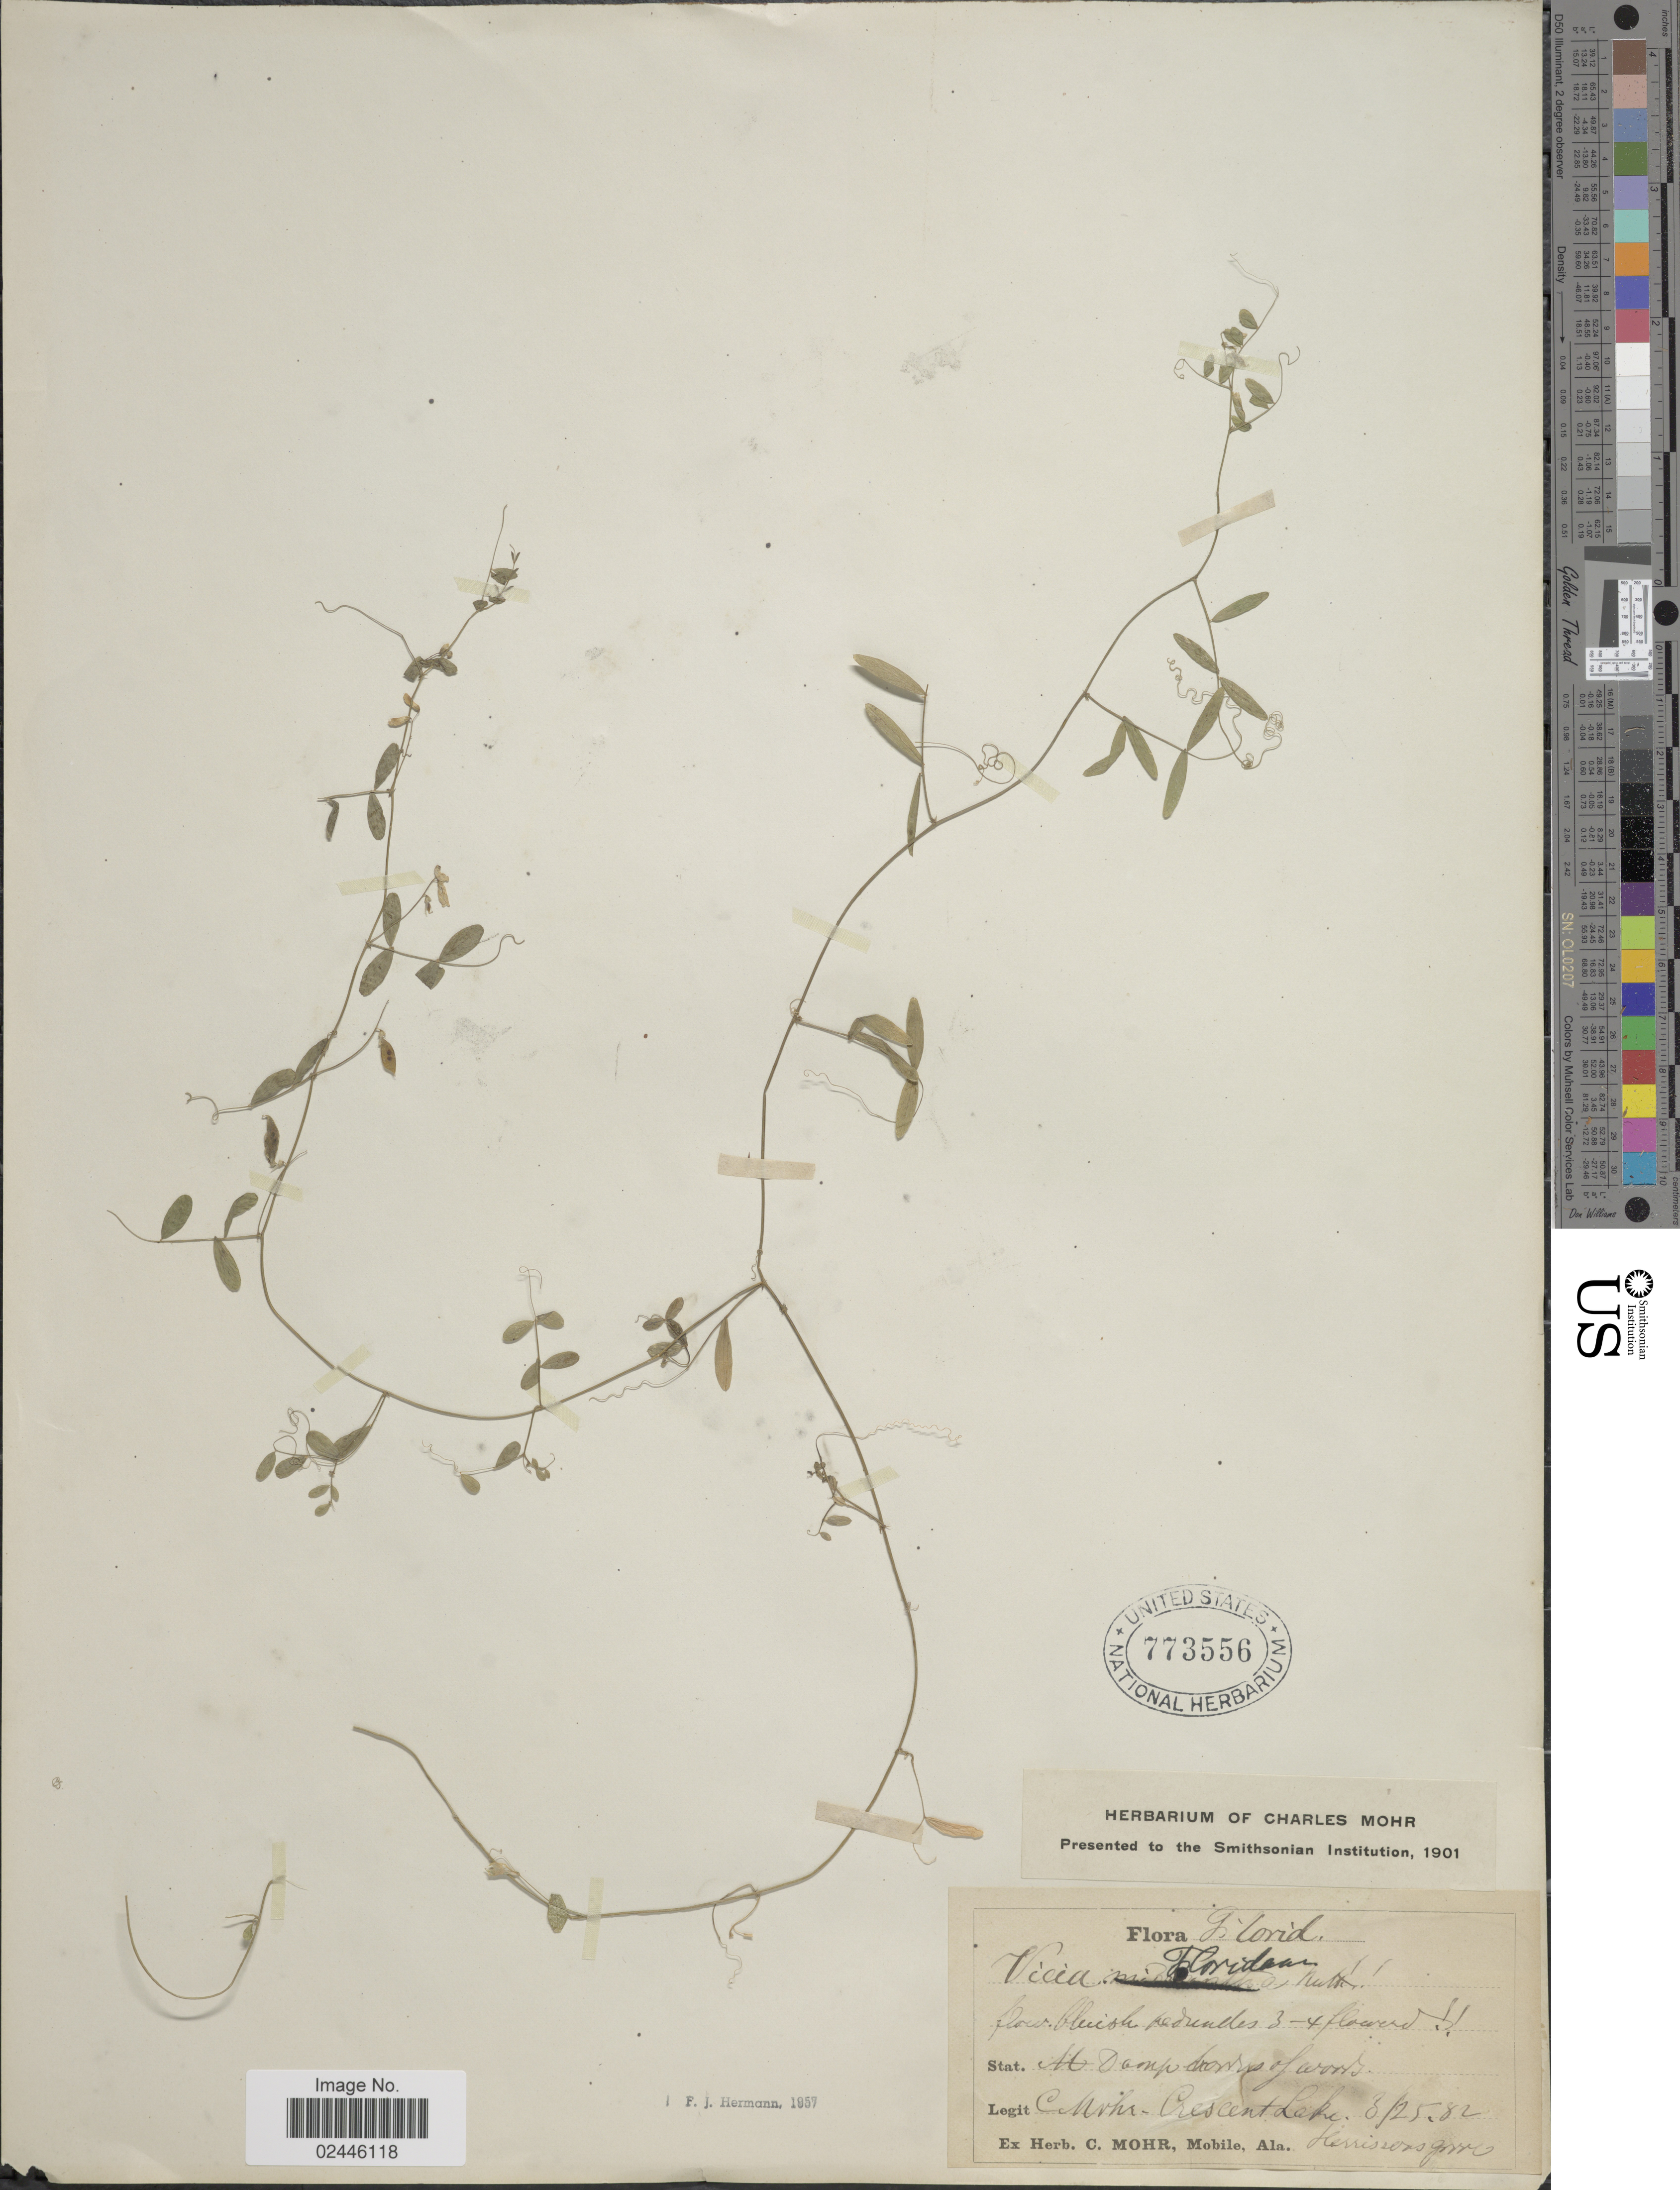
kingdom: Plantae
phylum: Tracheophyta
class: Magnoliopsida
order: Fabales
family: Fabaceae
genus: Vicia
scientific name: Vicia floridana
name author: S. Watson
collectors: Mohr, C. T. (herbarium)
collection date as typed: Transcribed d/m/y: 25/3/82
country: United States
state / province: Florida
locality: Crescent Lake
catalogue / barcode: US 773556